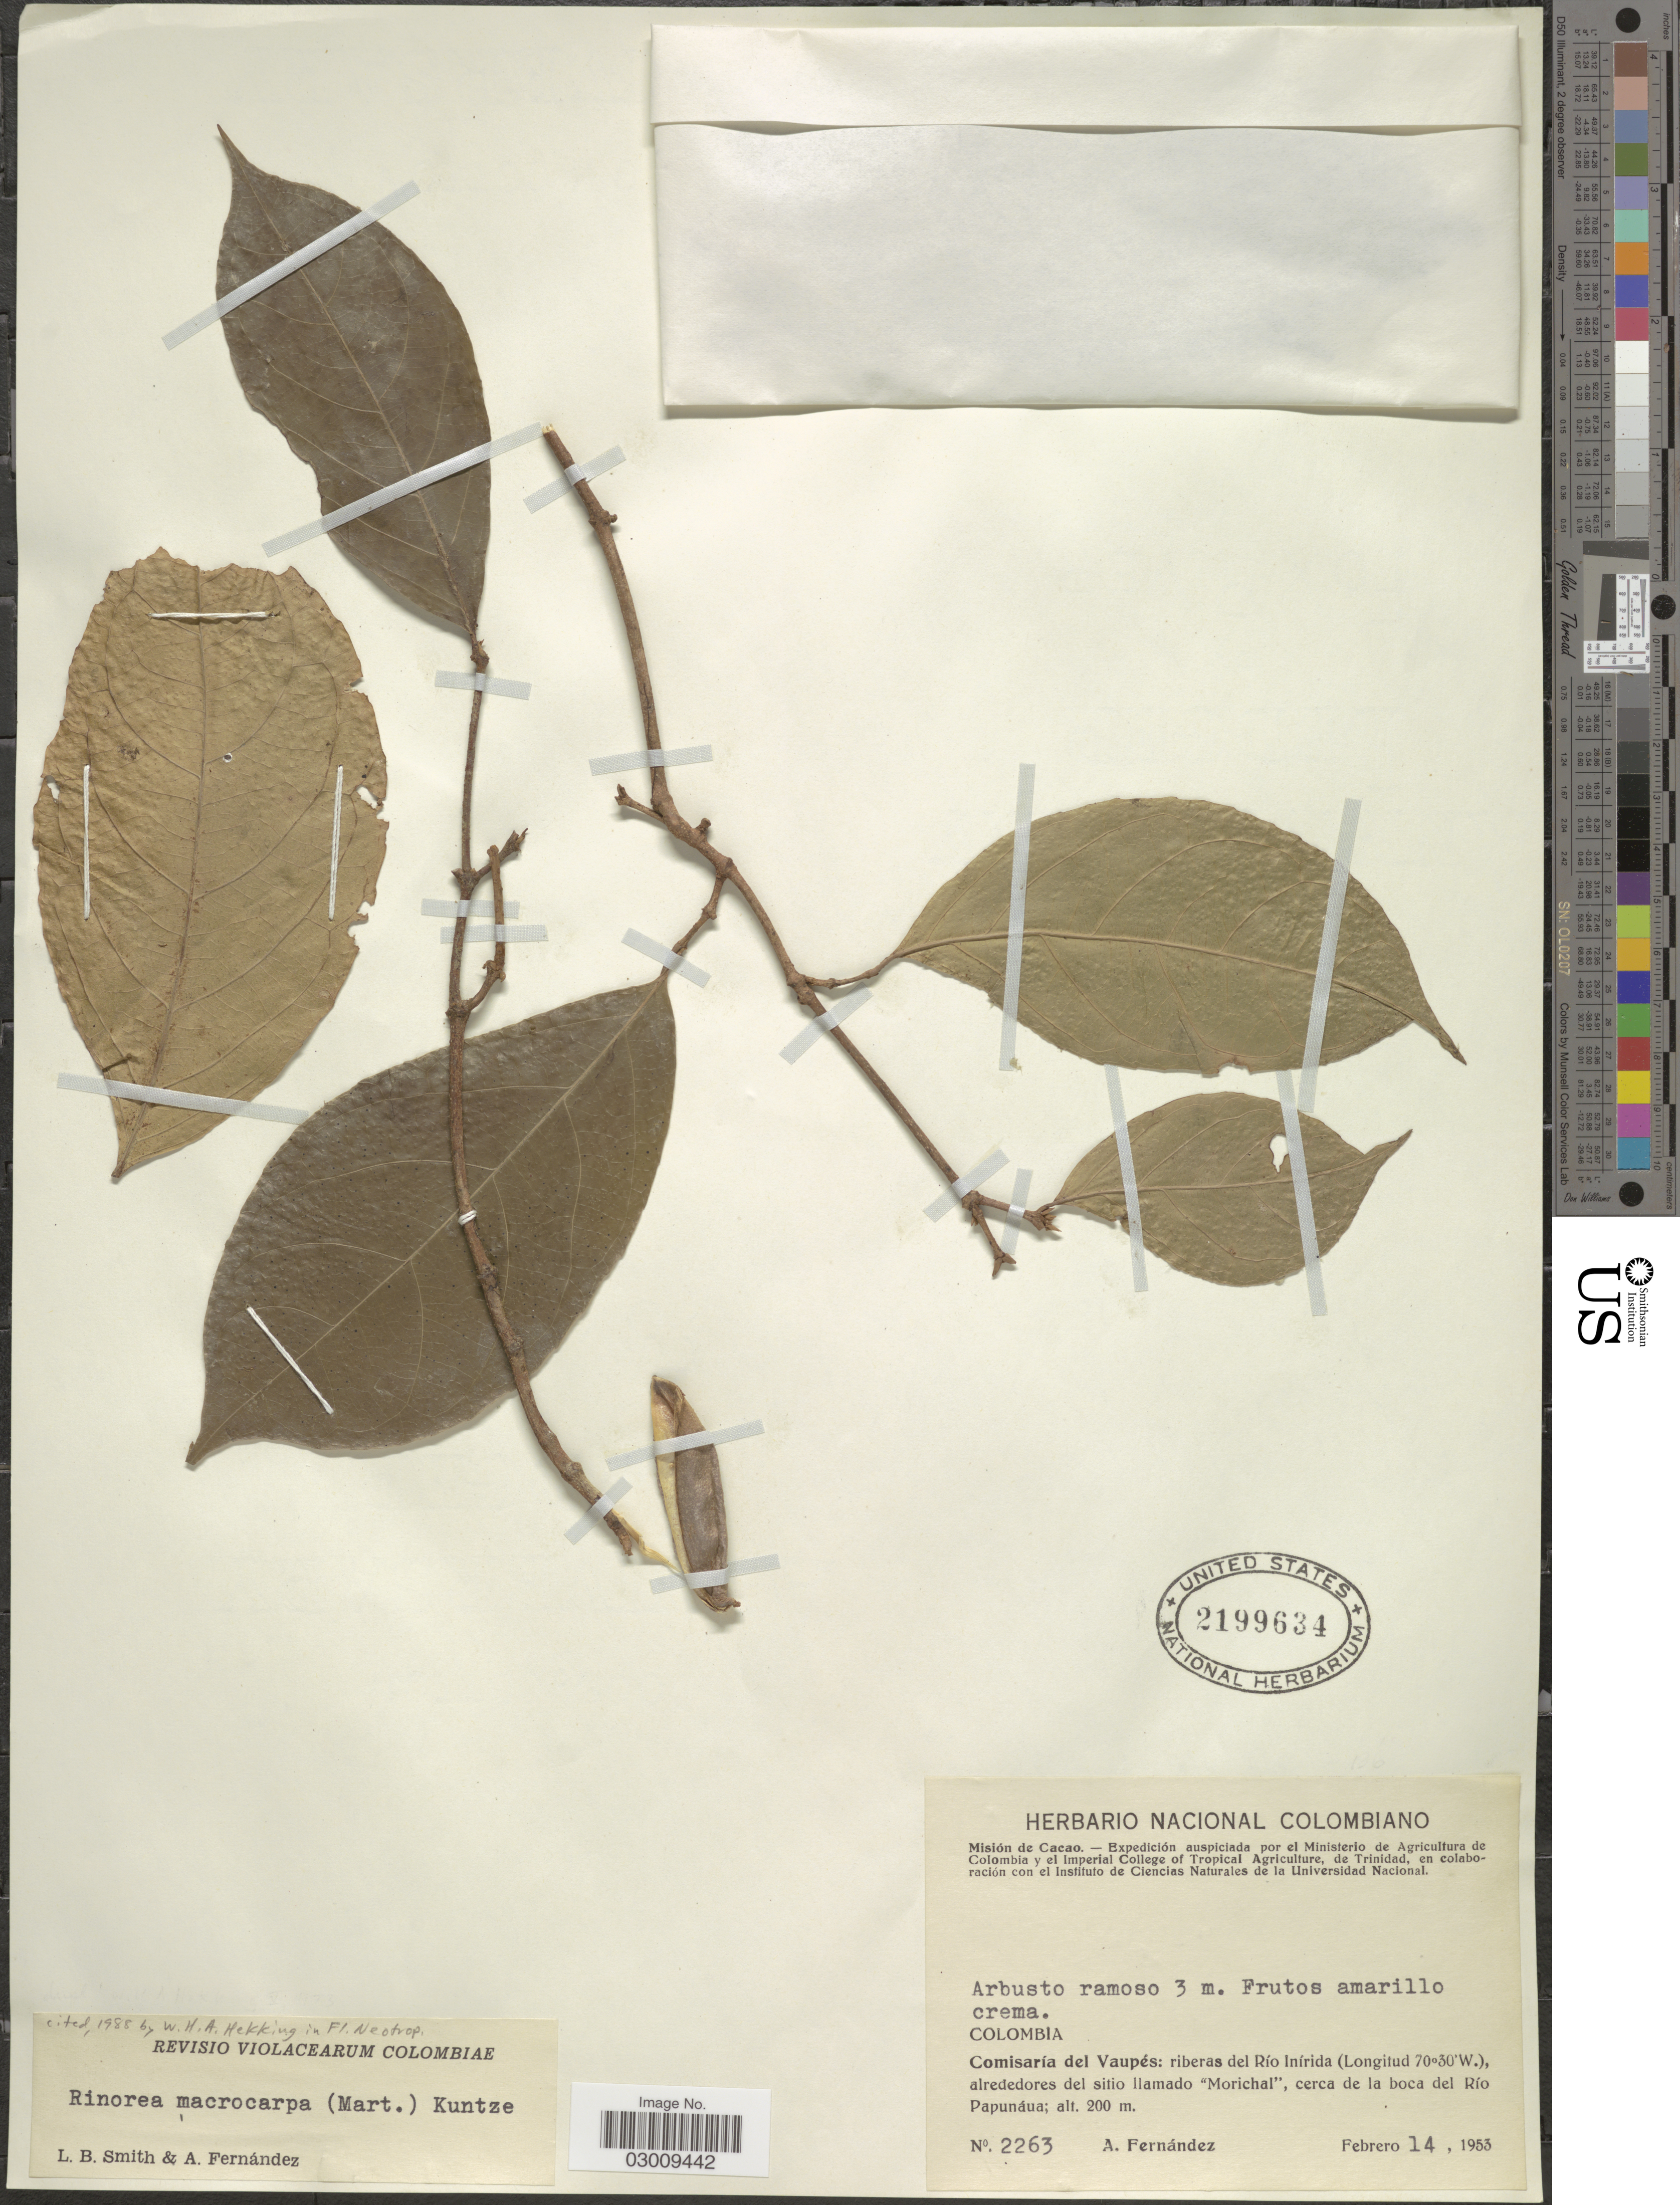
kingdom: Plantae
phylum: Tracheophyta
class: Magnoliopsida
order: Malpighiales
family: Violaceae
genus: Rinorea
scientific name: Rinorea macrocarpa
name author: (Mart. ex Eichler) Kuntze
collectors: A. Fernández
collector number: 2263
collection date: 1953-02-14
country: Colombia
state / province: Vaupés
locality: Comisaría del Vaupés: riberas del Río Inírida, alrededores del sitio llamado "Morichal", cerca de la boca del Río Papunáua.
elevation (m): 200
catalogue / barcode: US 2199634